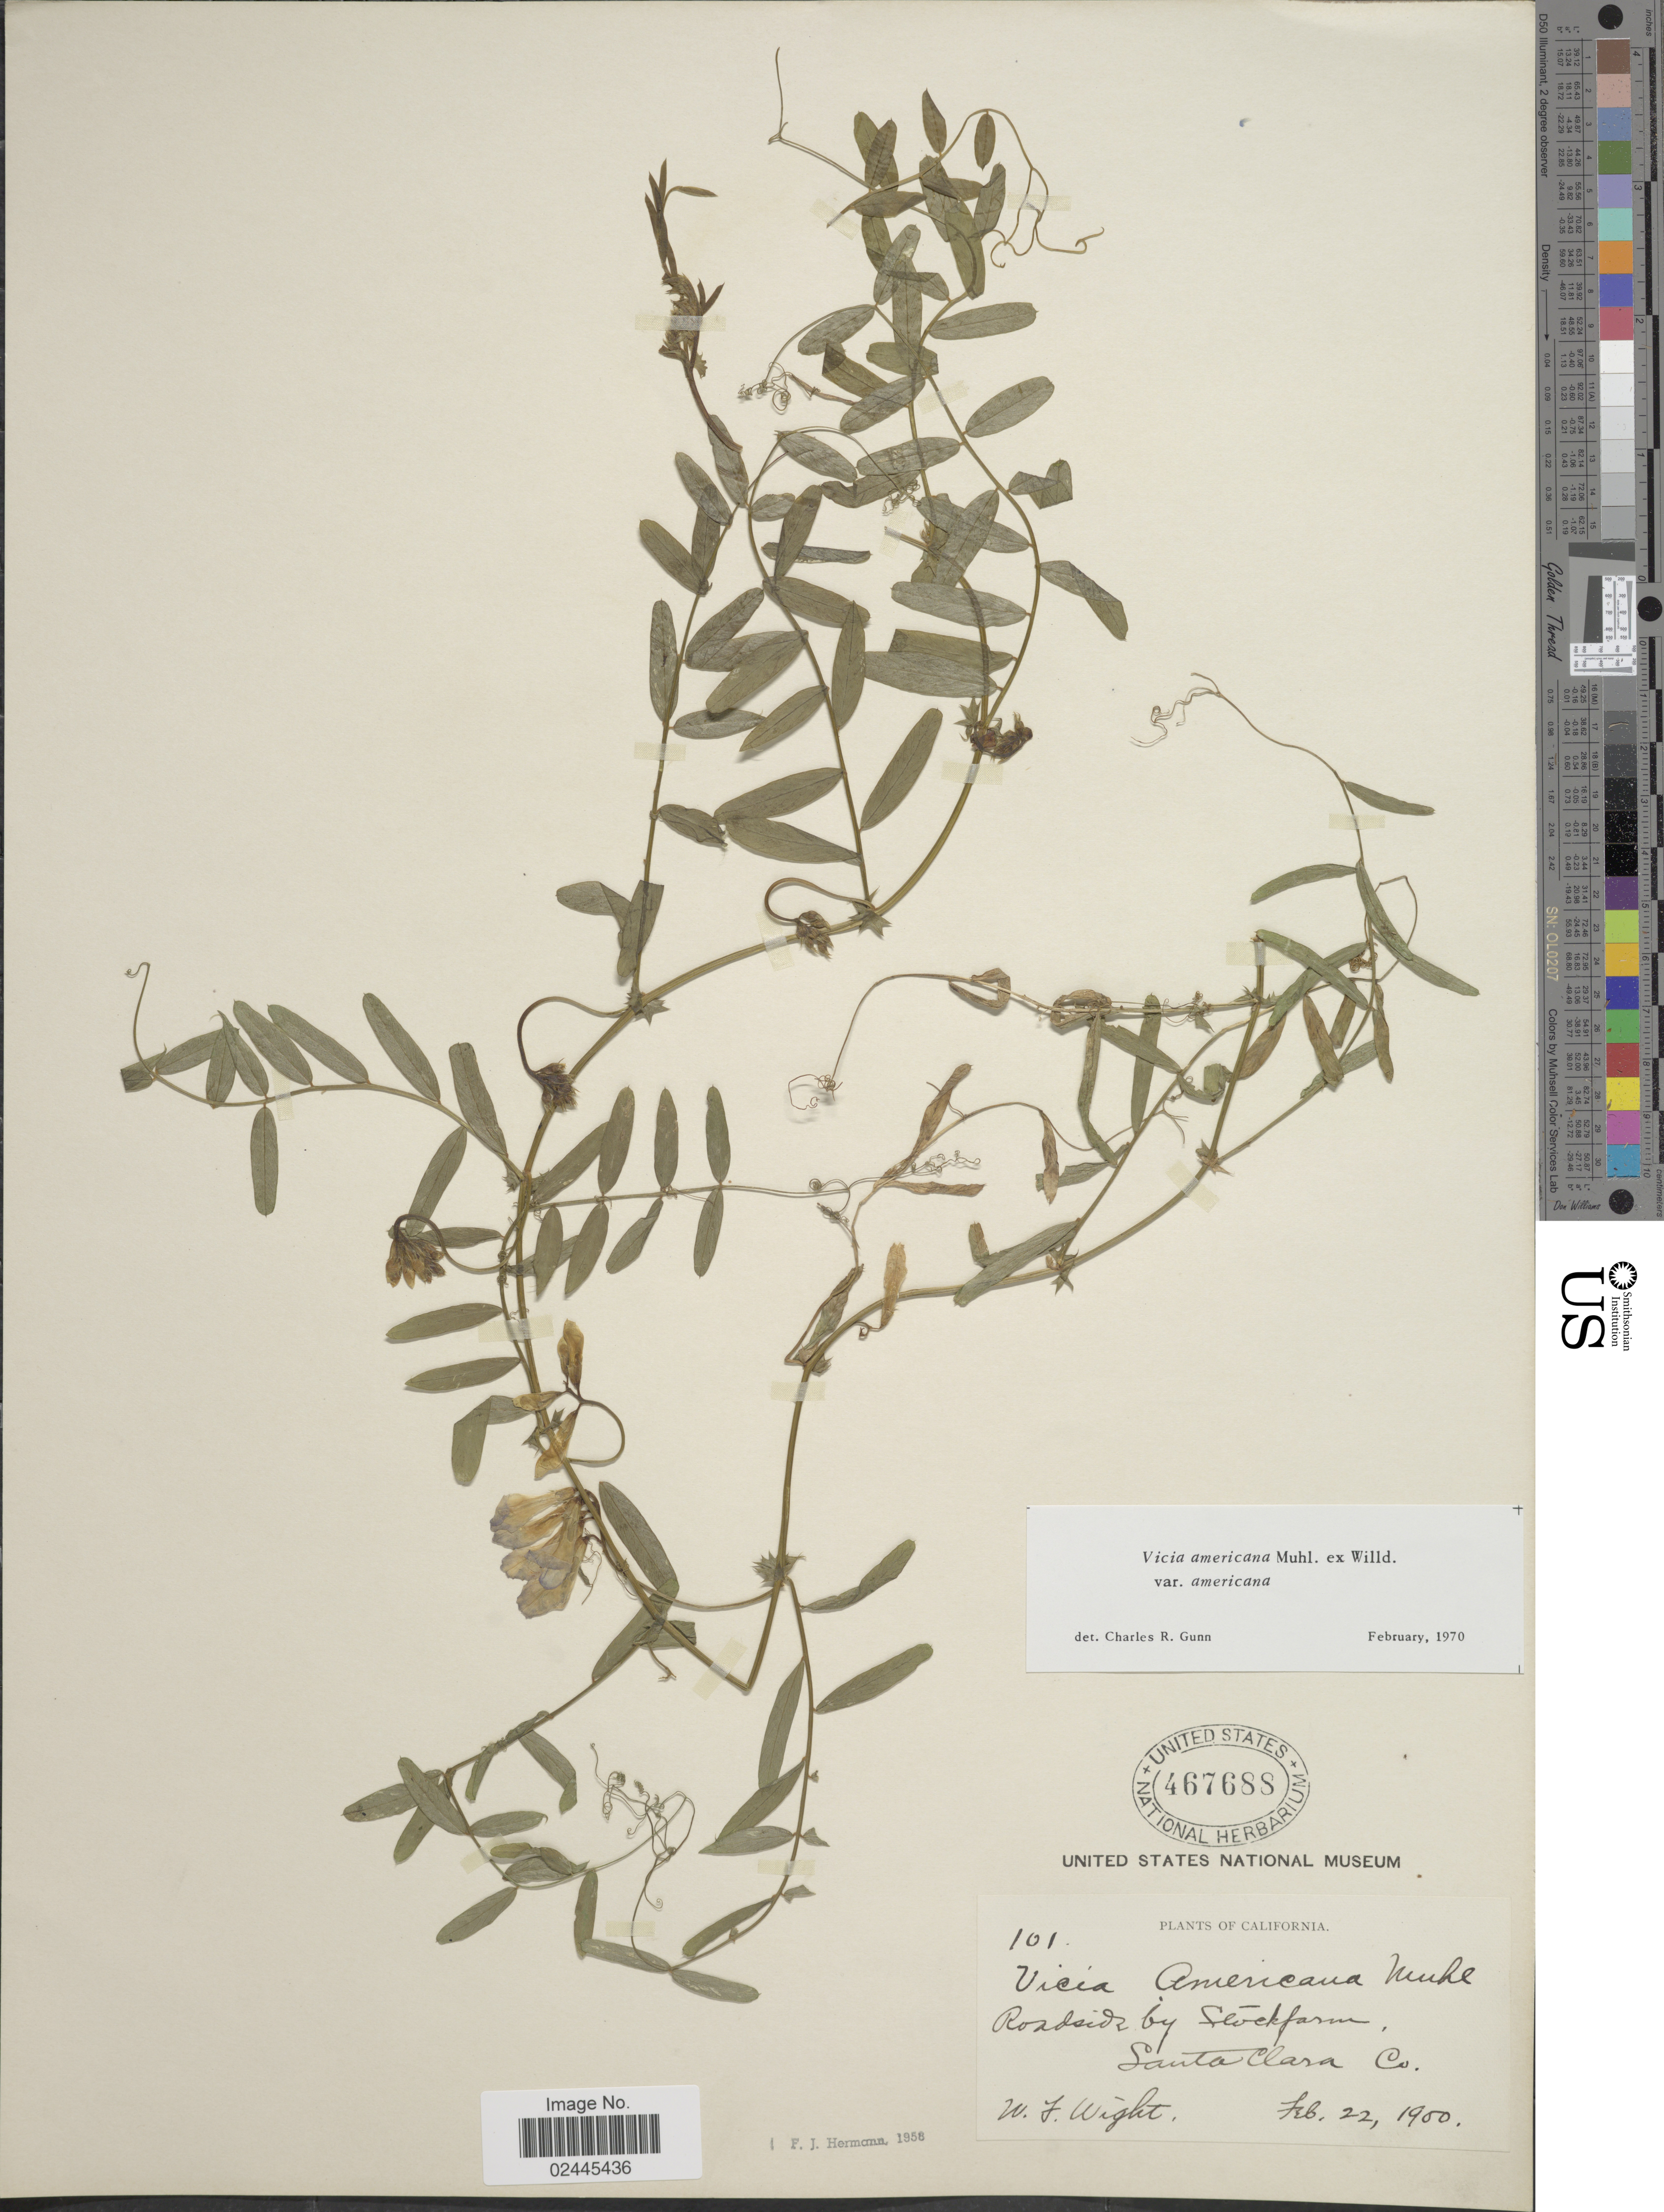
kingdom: Plantae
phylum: Tracheophyta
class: Magnoliopsida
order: Fabales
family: Fabaceae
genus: Vicia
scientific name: Vicia americana var. americana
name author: Muhl. ex Willd.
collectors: W. Wight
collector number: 101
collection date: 1900-02-22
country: United States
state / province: California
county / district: Santa Clara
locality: Roadside by Stockfarm. Santa Clara Co.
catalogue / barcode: US 467688